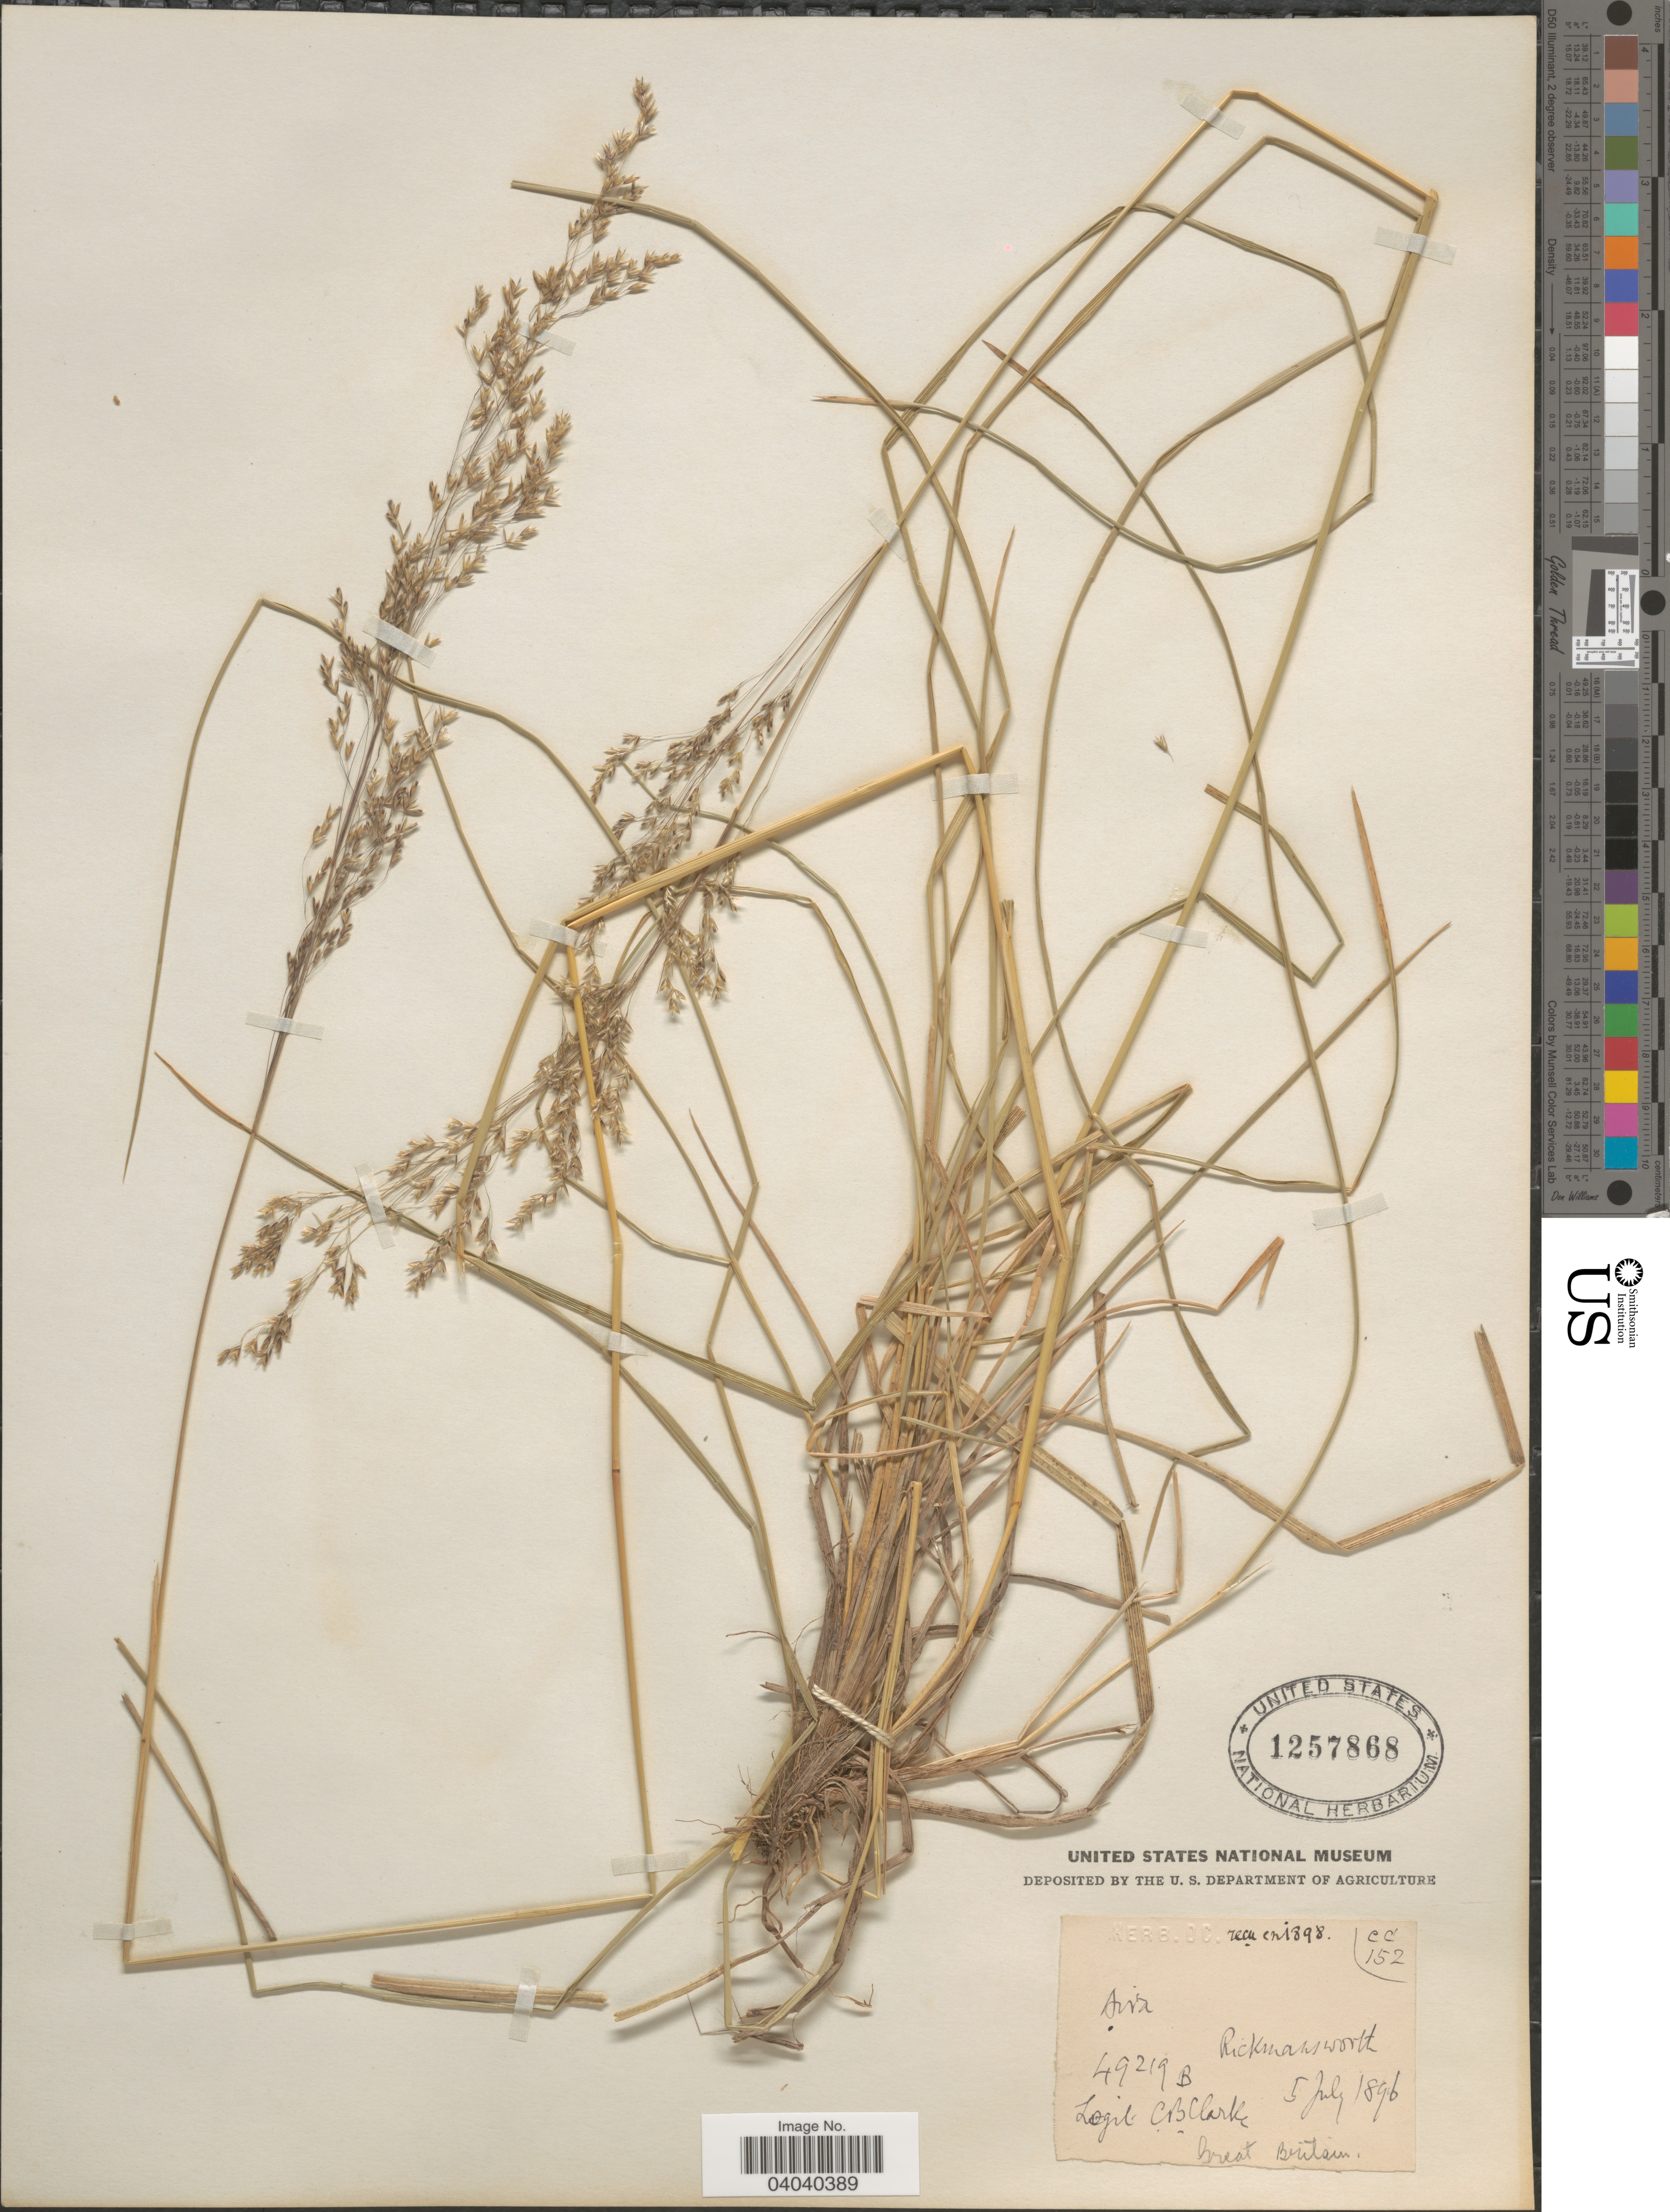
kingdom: Plantae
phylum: Tracheophyta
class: Liliopsida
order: Poales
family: Poaceae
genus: Deschampsia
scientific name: Deschampsia cespitosa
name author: (L.) P. Beauv.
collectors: C. B. Clarke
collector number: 49219B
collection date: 1896-07-05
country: United Kingdom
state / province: England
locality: Rickmansworth. Great Britain.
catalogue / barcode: US 1257868